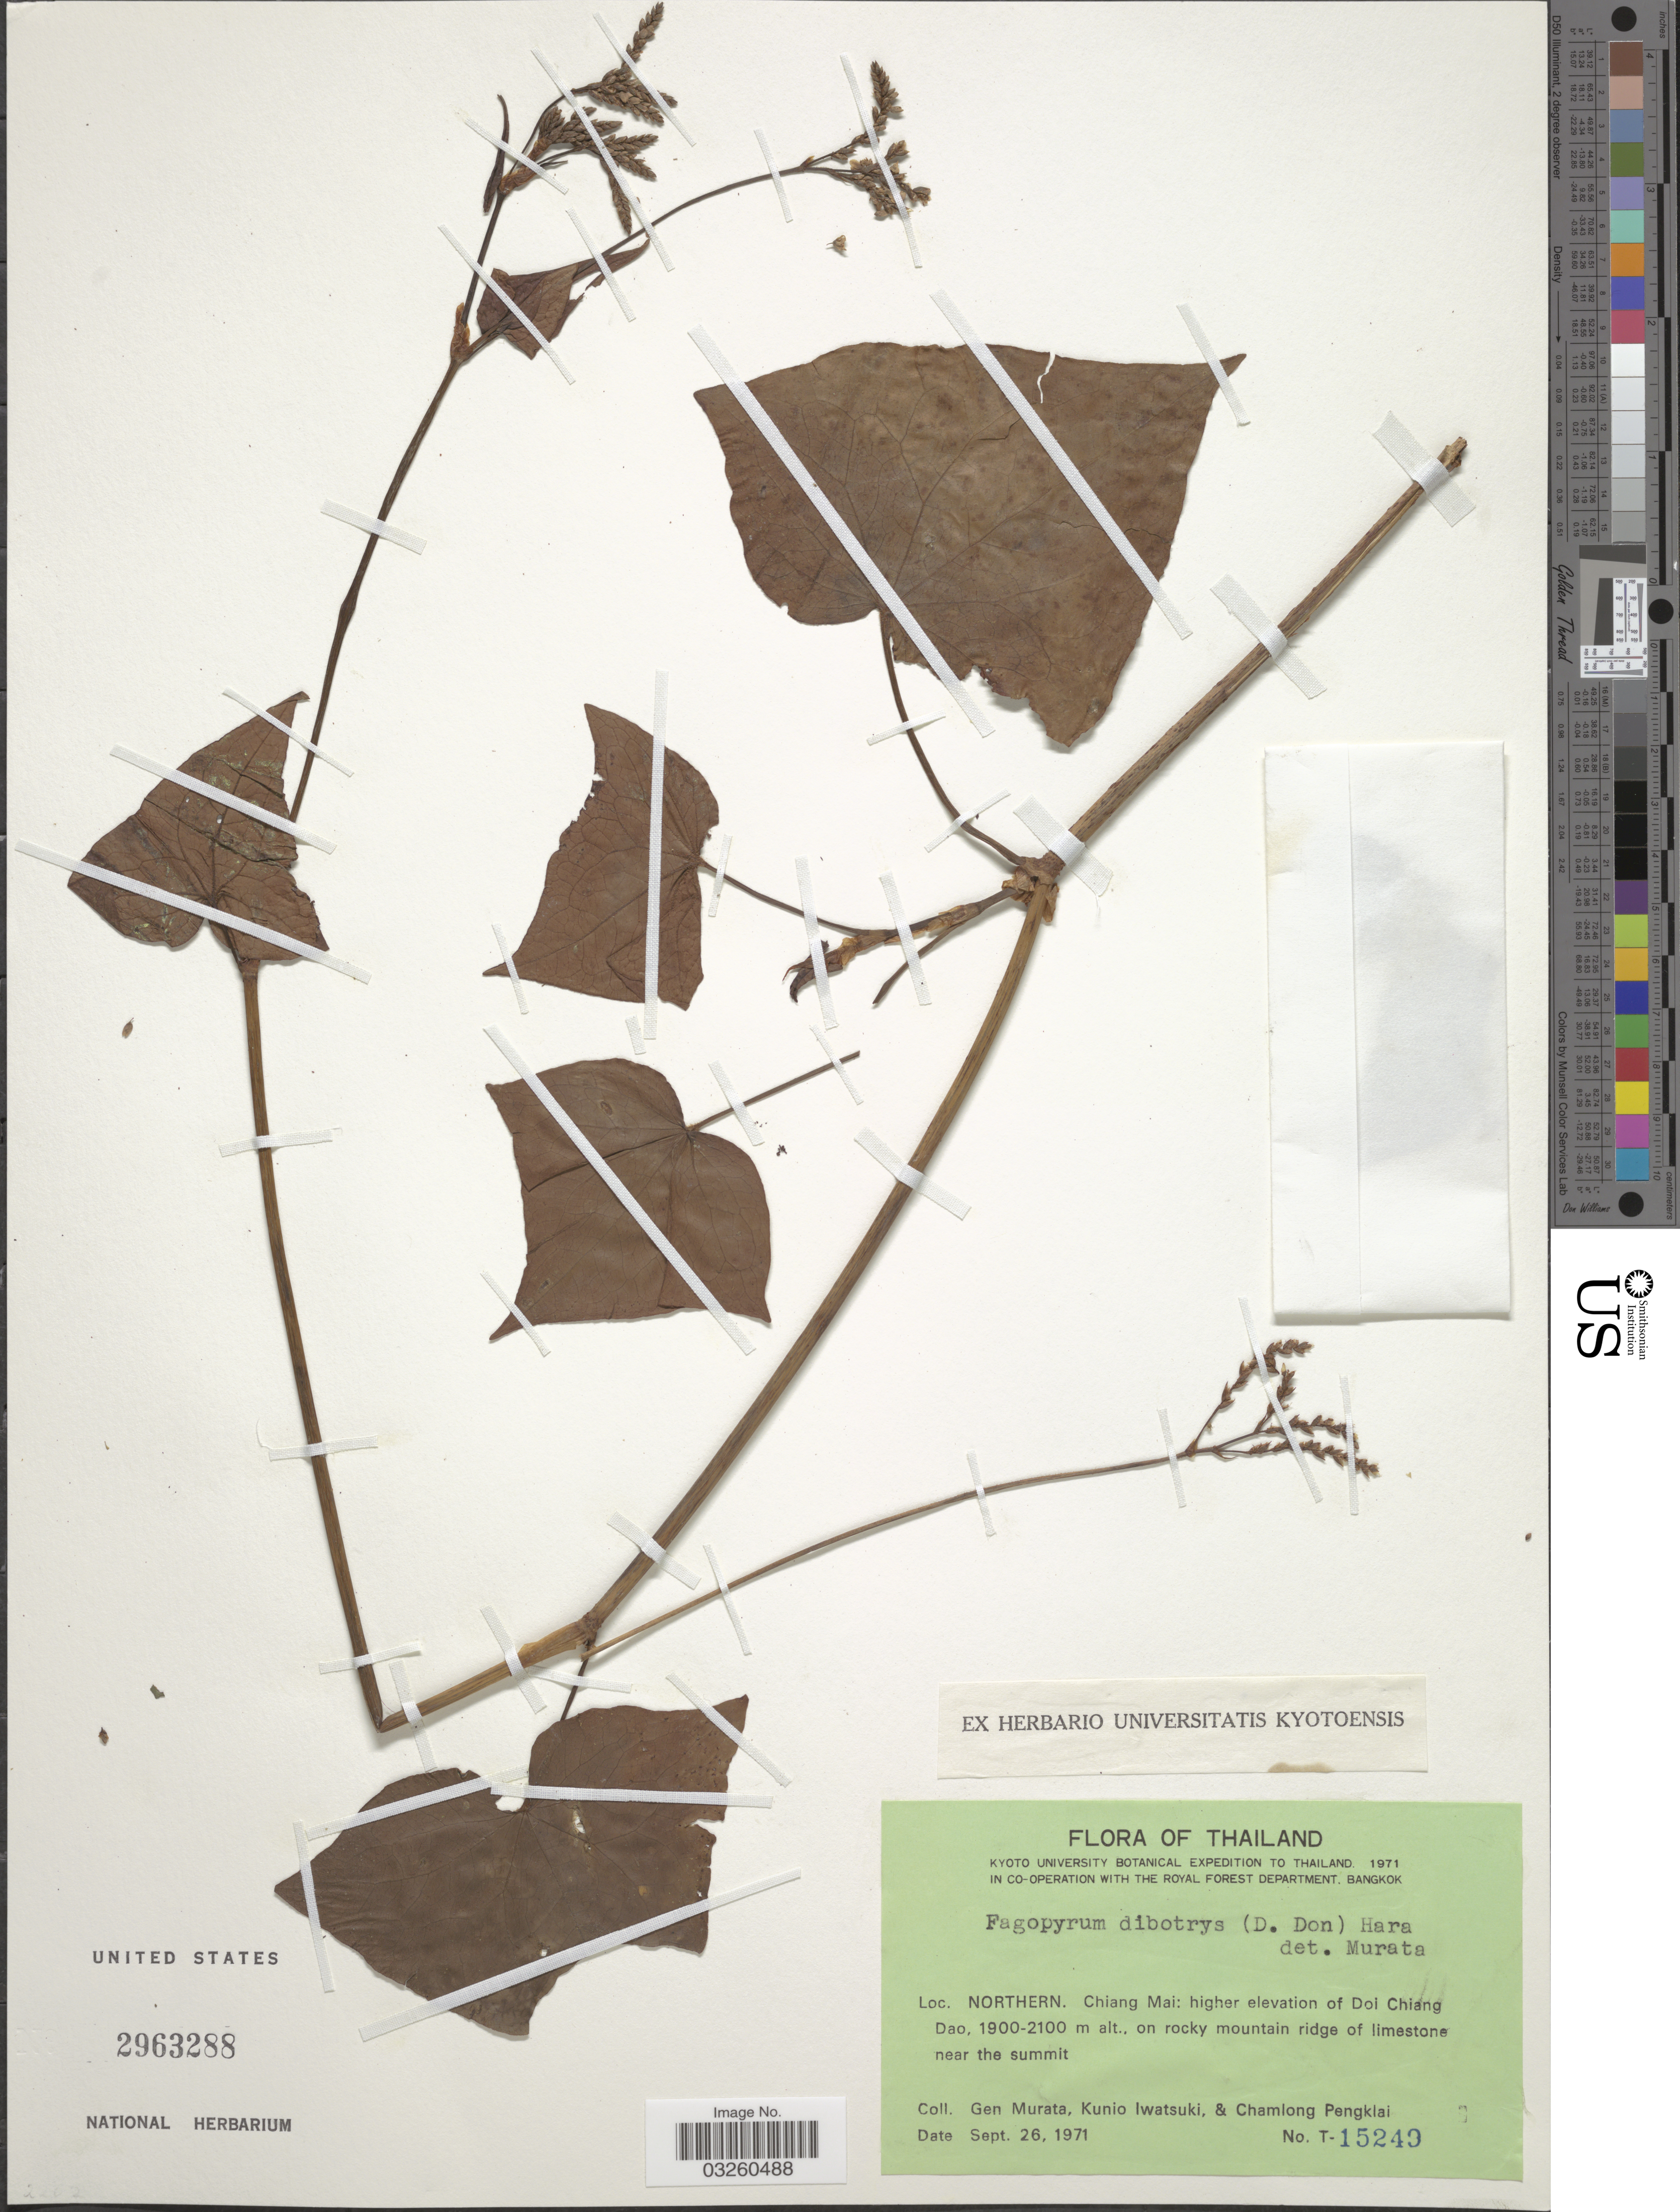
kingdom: Plantae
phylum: Tracheophyta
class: Magnoliopsida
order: Caryophyllales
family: Polygonaceae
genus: Fagopyrum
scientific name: Fagopyrum dibotrys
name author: (D. Don) H. Hara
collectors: G. Murata, K. Iwatsuki & C. Pengklai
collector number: T-15249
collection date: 1971-09-26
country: Thailand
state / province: Chiang Mai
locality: Northern. Chiang Mai: higher elevation of Doi Chiang Dao.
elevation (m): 1900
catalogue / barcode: US 2963288